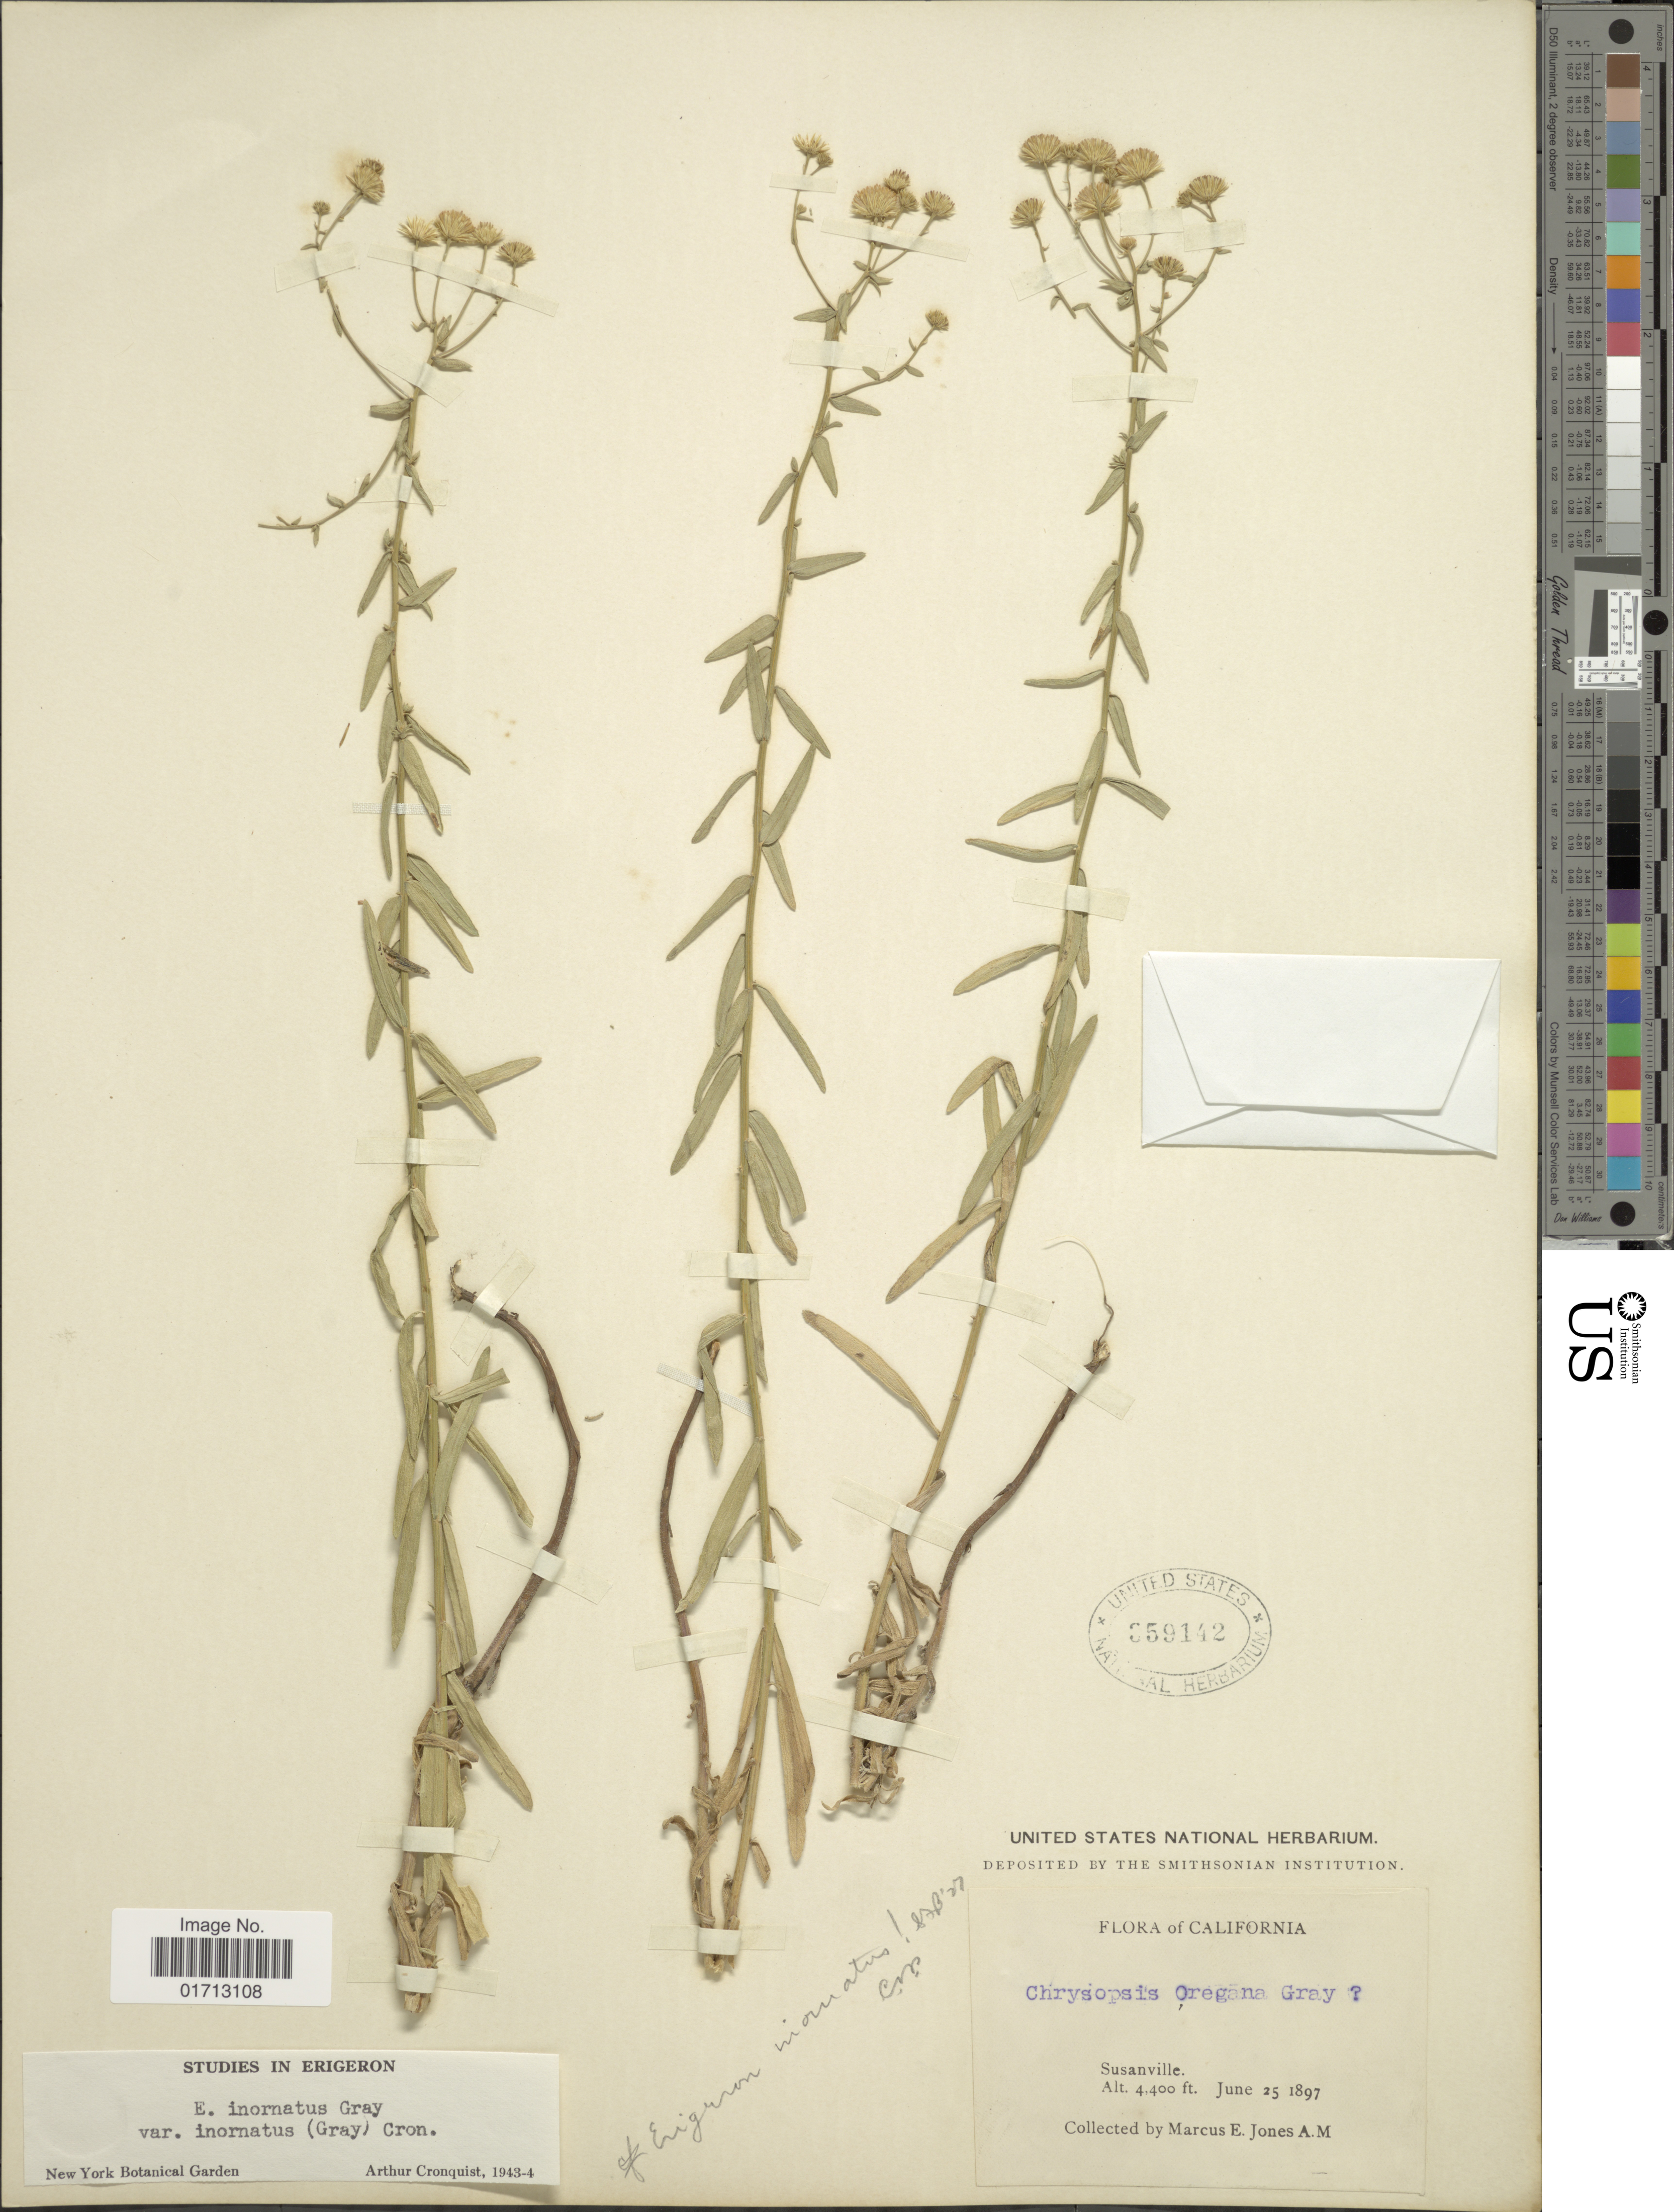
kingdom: Plantae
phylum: Tracheophyta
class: Magnoliopsida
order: Asterales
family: Asteraceae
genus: Erigeron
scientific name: Erigeron inornatus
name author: (A. Gray) A. Gray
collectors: M. E. Jones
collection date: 1897-06-25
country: United States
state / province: California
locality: Susanville.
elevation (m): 1341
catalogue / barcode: US 359142